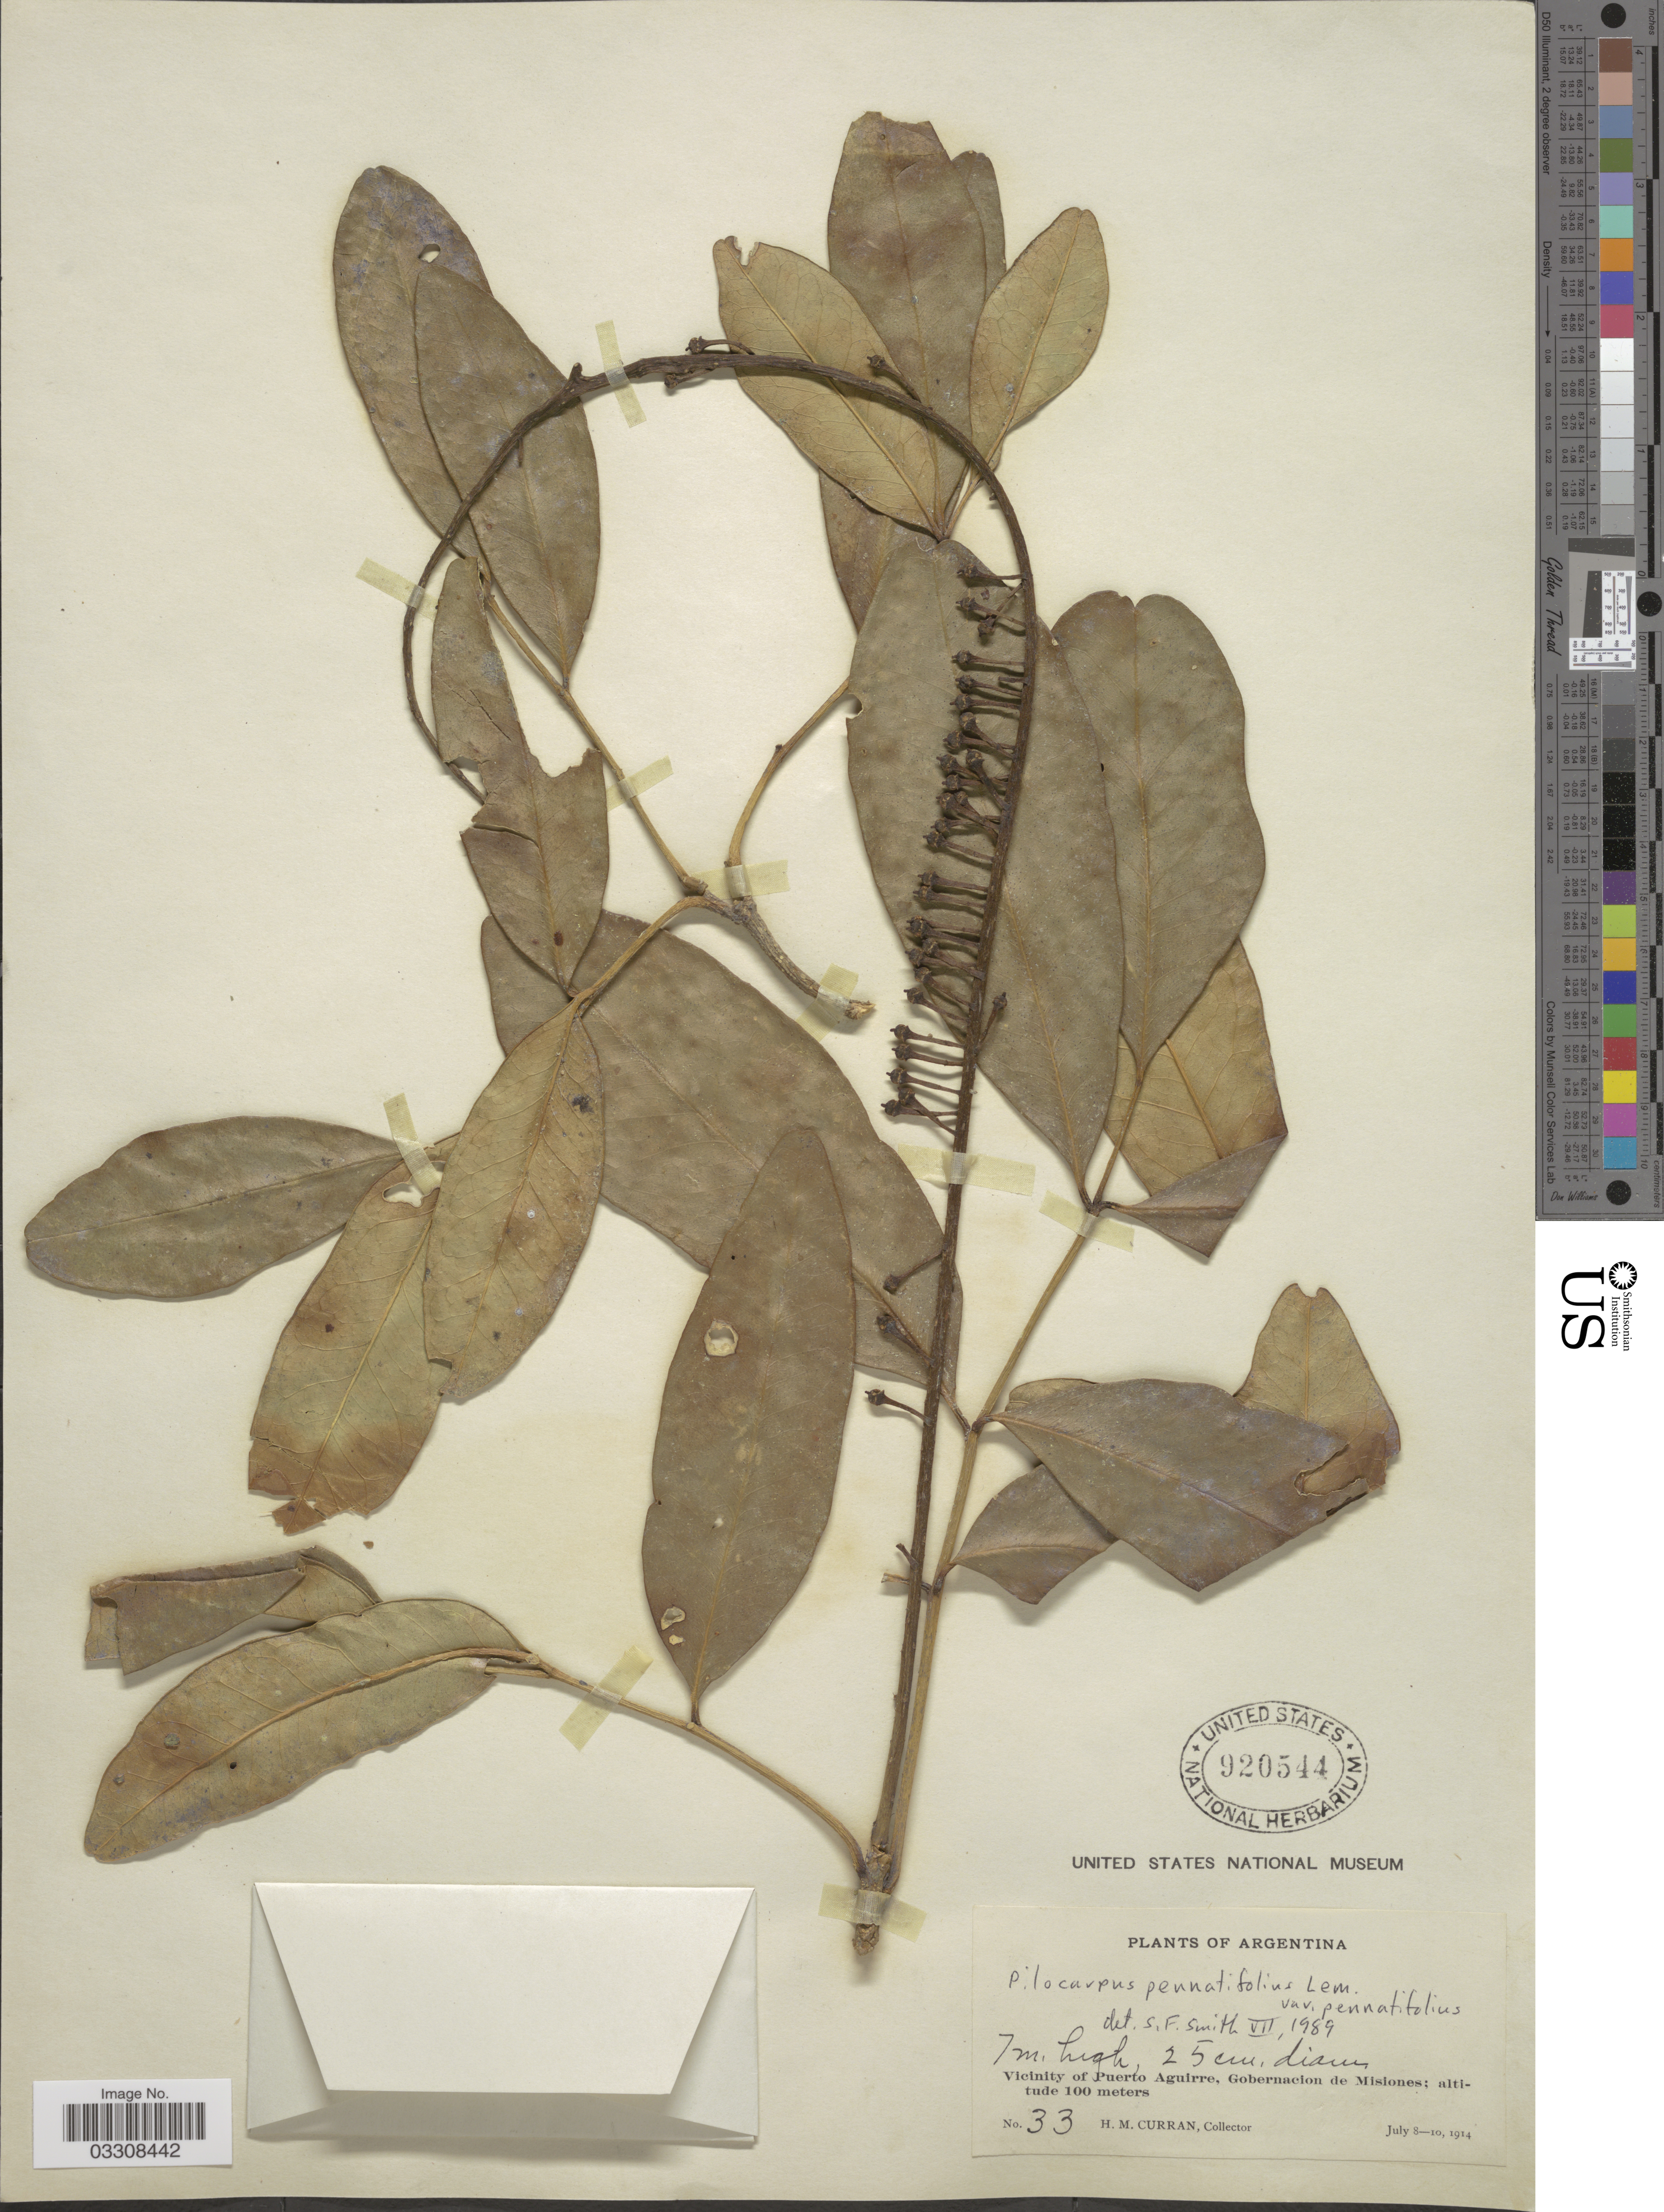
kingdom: Plantae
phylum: Tracheophyta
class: Magnoliopsida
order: Sapindales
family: Rutaceae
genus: Pilocarpus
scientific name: Pilocarpus pennatifolius var. pennatifolius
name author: Lem.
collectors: H. M. Curran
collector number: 33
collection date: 1914-07-08/1914-07-10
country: Argentina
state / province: Misiones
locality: Vicinity of Puerto Aguirre, Gobernacion de Misiones.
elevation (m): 100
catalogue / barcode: US 920544